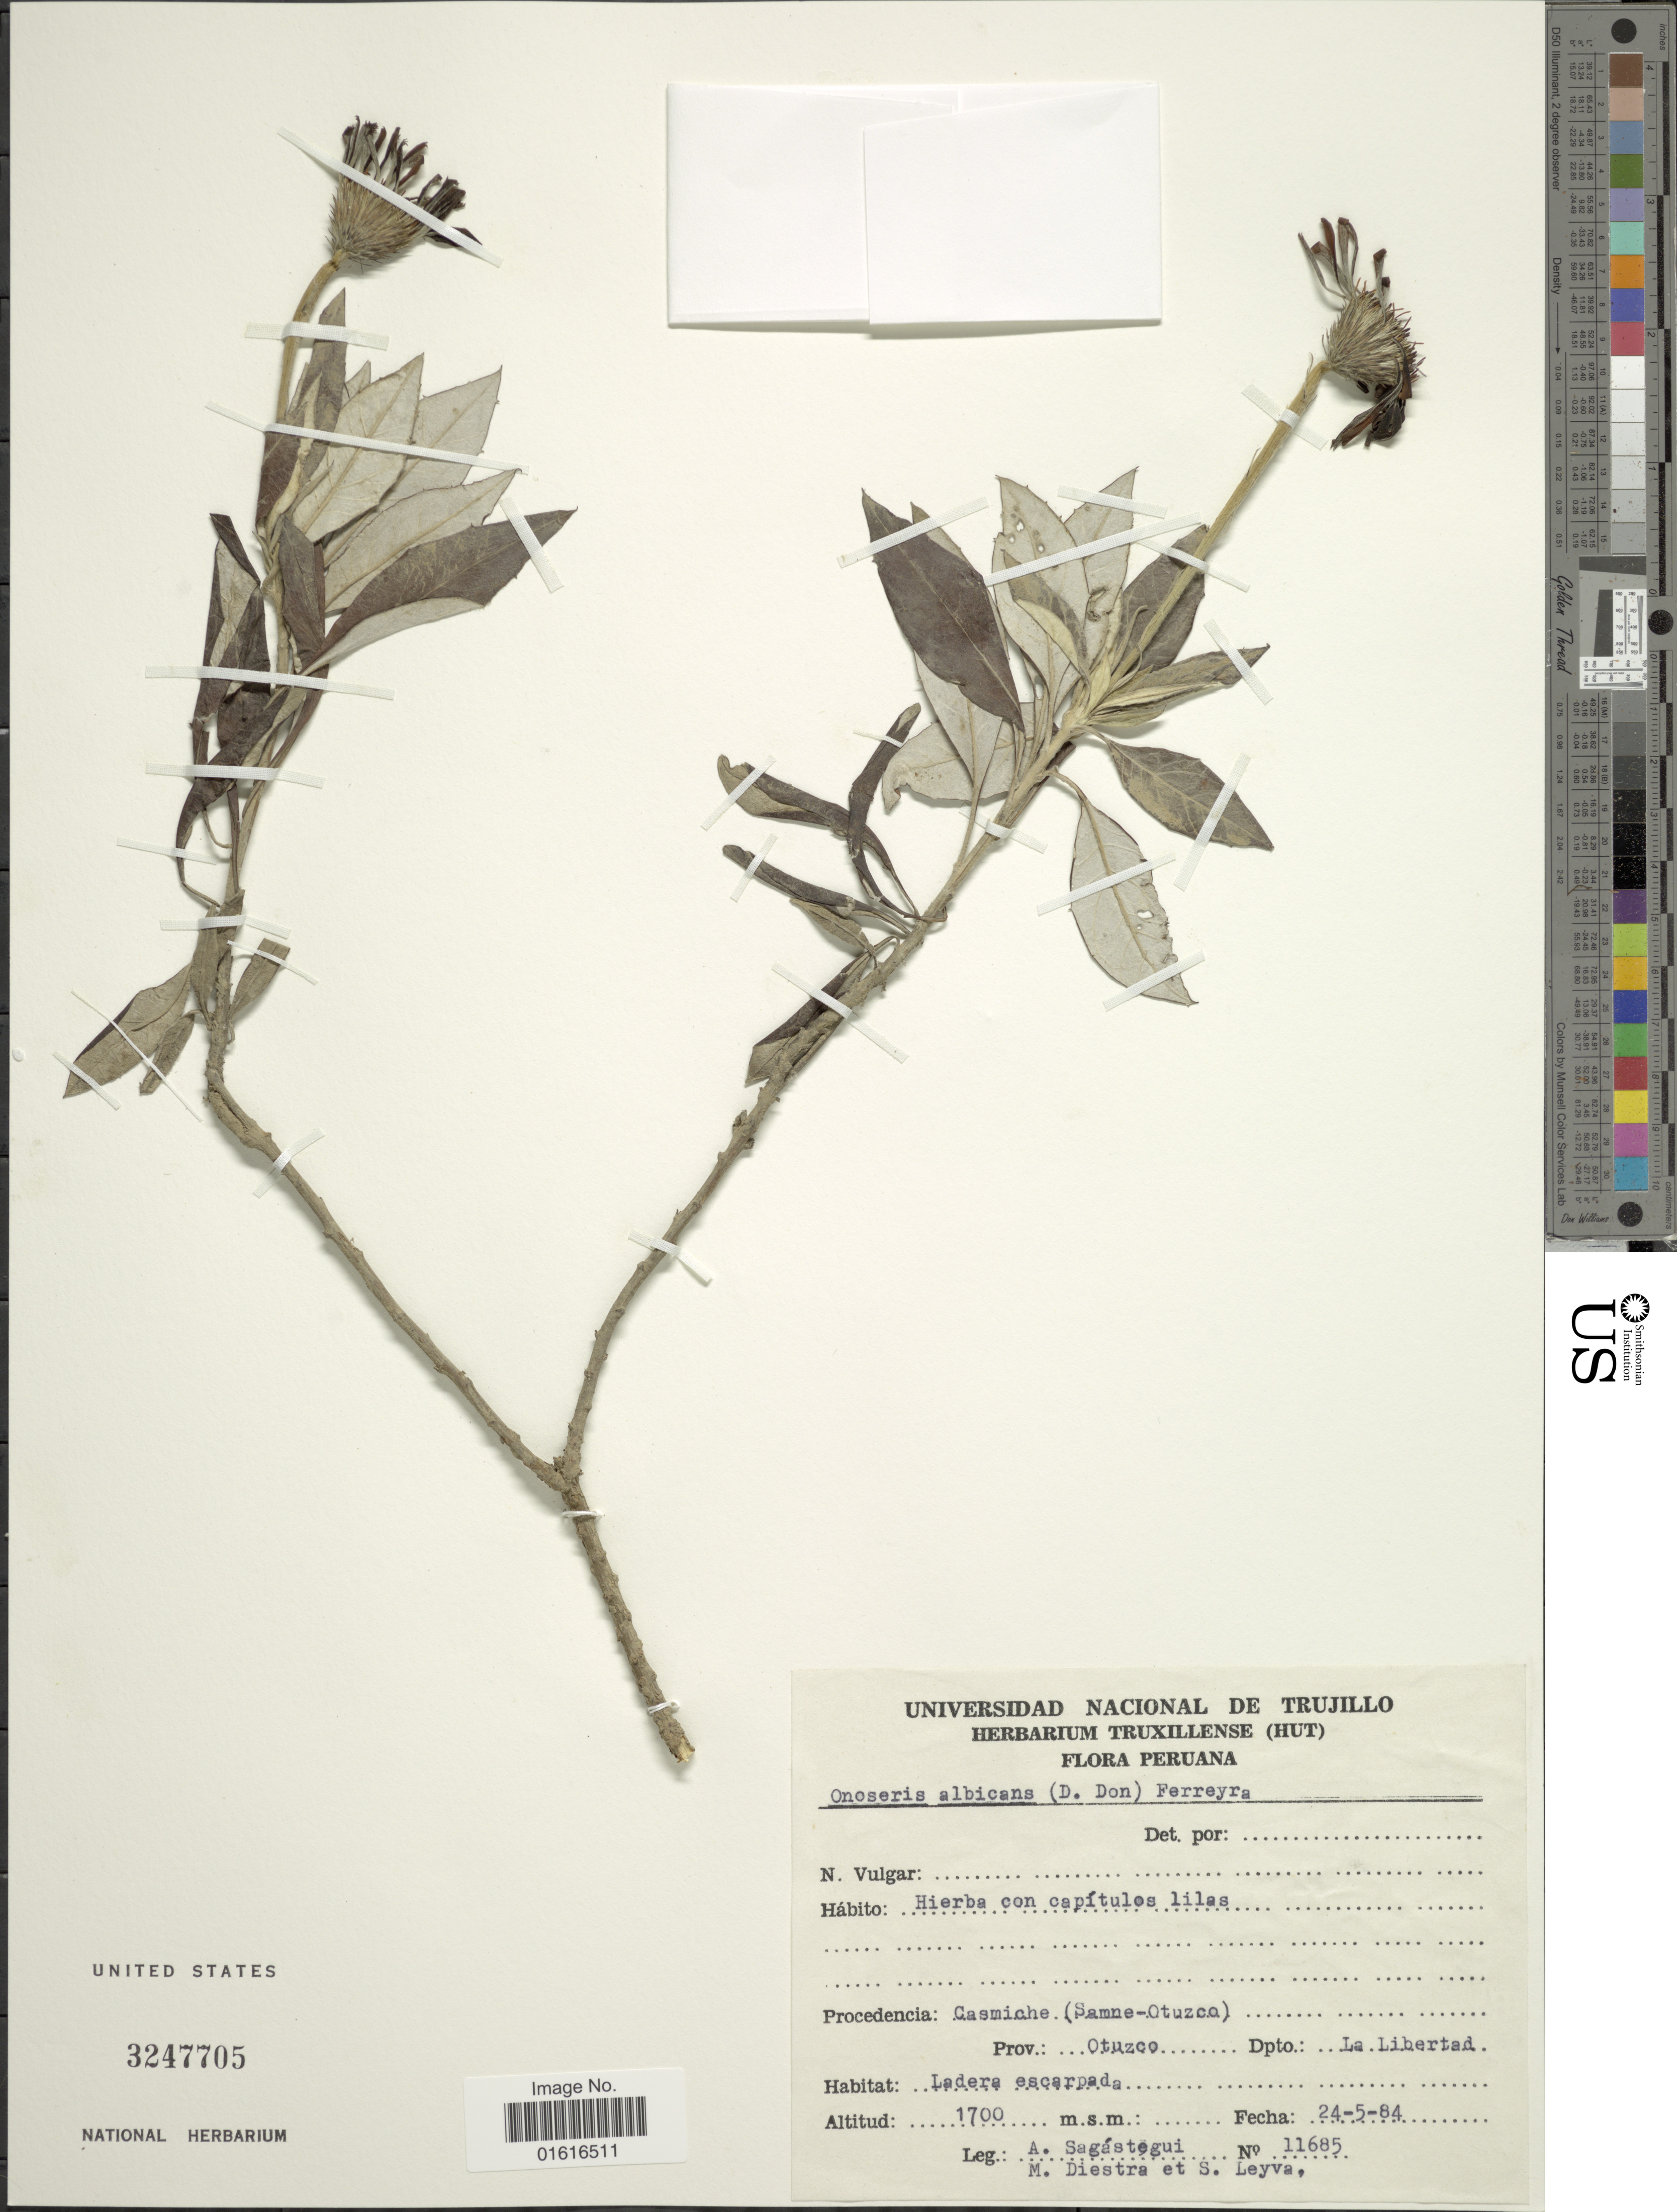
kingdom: Plantae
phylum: Tracheophyta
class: Magnoliopsida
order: Asterales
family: Asteraceae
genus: Onoseris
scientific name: Onoseris albicans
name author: (D. Don) Ferreyra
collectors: A. Sagástegui A., M. Diestra & S. Leyva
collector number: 11685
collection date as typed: Transcribed d/m/y: 24/5/84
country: Peru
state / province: La Libertad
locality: Procedencia: Casmiche (Samne-Otuzco) Prov. Otuzco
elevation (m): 1700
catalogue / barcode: US 3247705